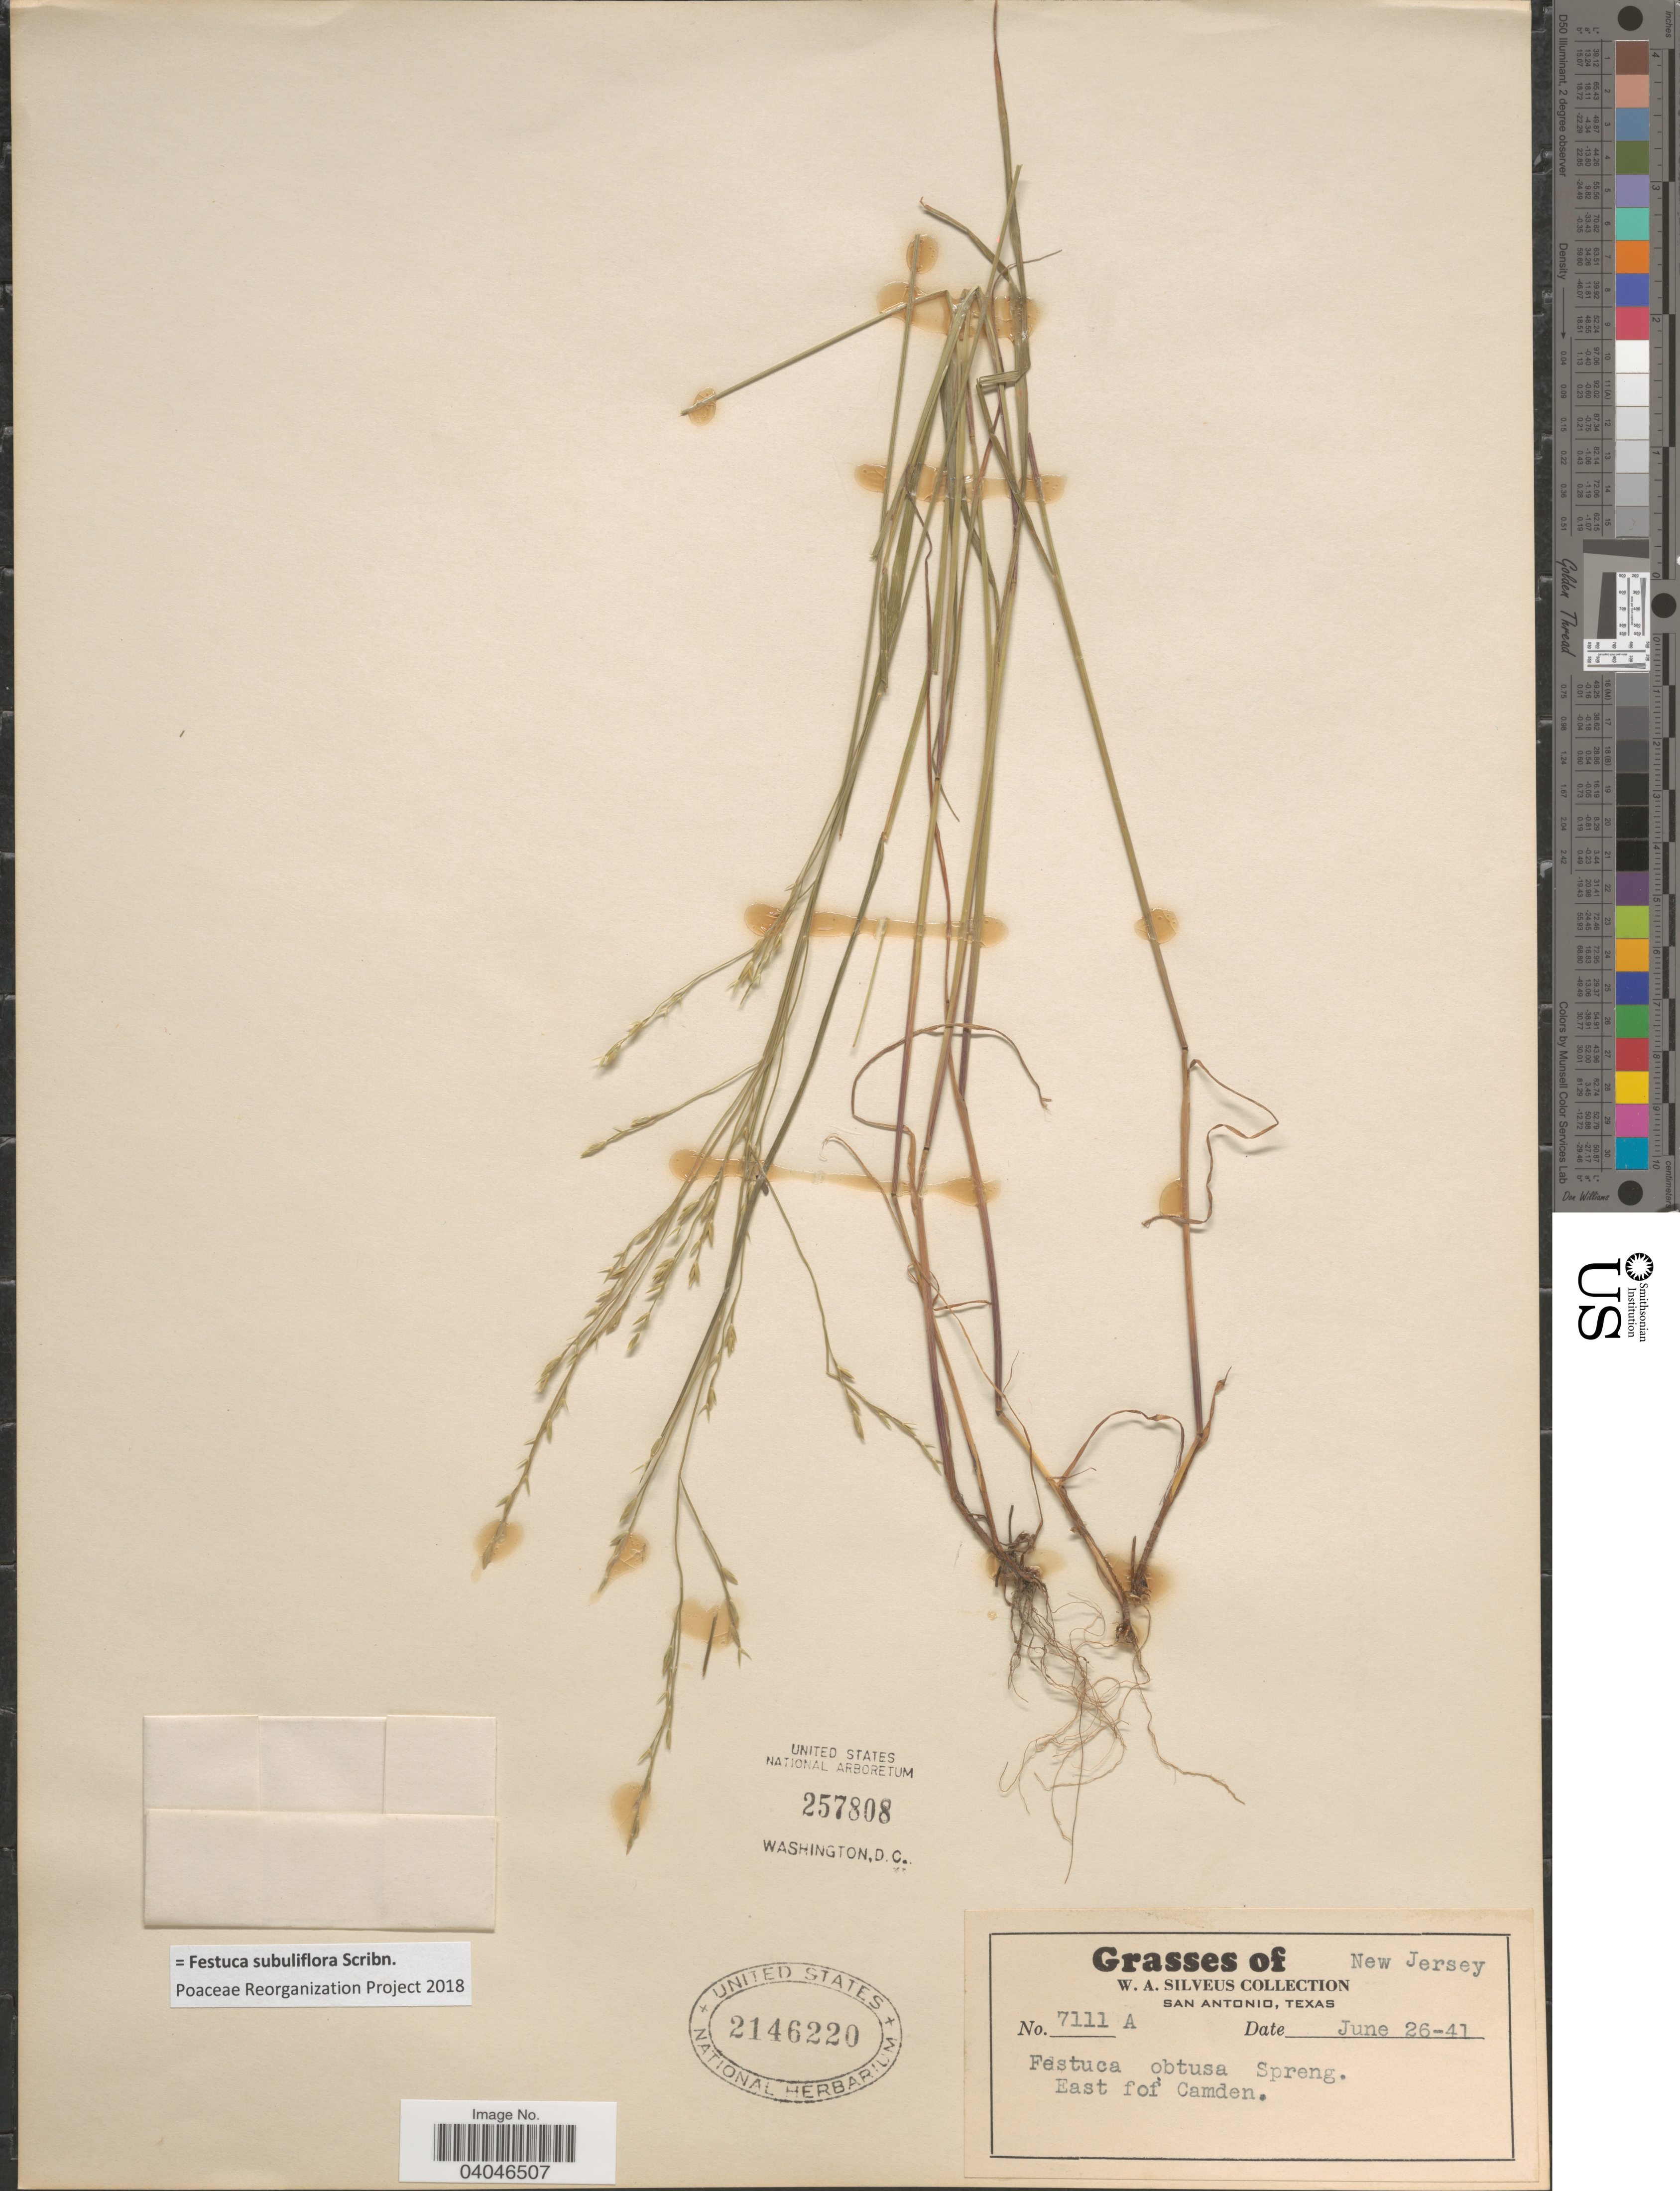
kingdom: Plantae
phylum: Tracheophyta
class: Liliopsida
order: Poales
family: Poaceae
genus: Festuca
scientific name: Festuca subuliflora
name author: Scribn.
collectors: W. Silveus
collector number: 7111A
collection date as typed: Transcribed d/m/y: 26/6/41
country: United States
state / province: New Jersey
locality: East of Camden.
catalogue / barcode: US 2146220